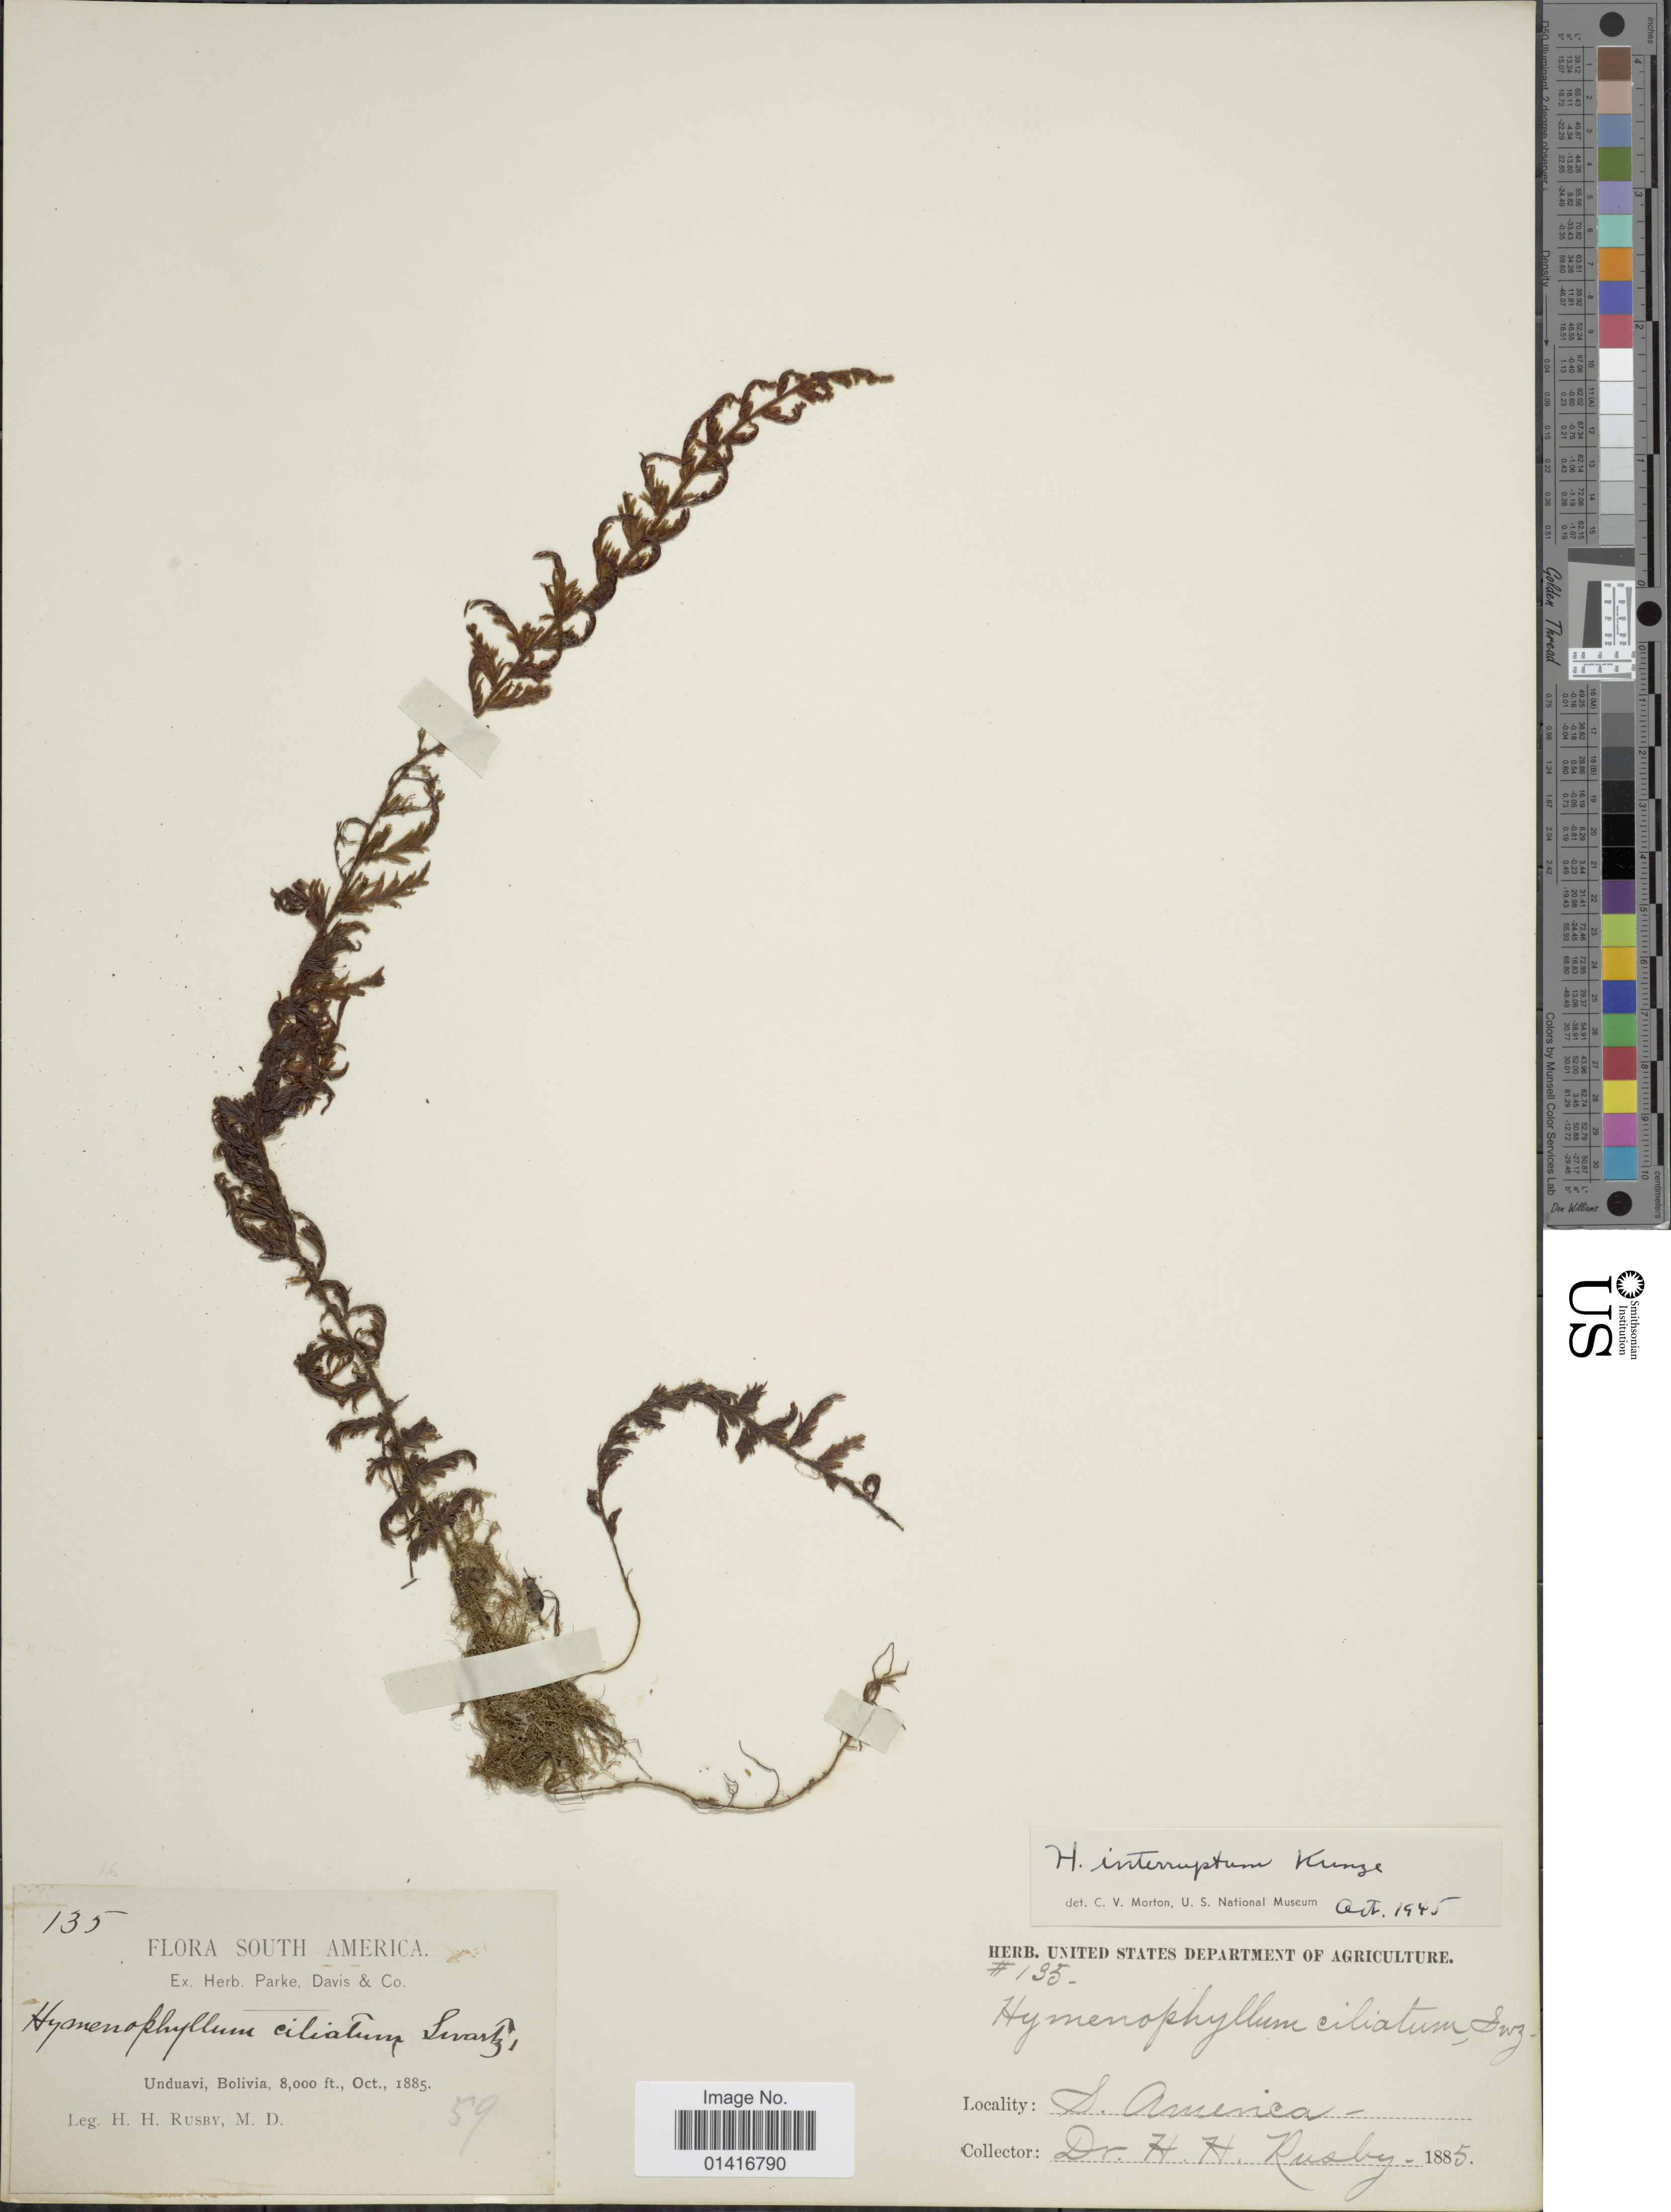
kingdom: Plantae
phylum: Tracheophyta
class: Polypodiopsida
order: Hymenophyllales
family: Hymenophyllaceae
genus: Hymenophyllum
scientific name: Hymenophyllum plumieri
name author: Hook. & Grev.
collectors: H. H. Rusby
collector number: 135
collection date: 1885-10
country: Bolivia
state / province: La Paz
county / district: Nor Yungas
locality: Unduavi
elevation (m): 2438